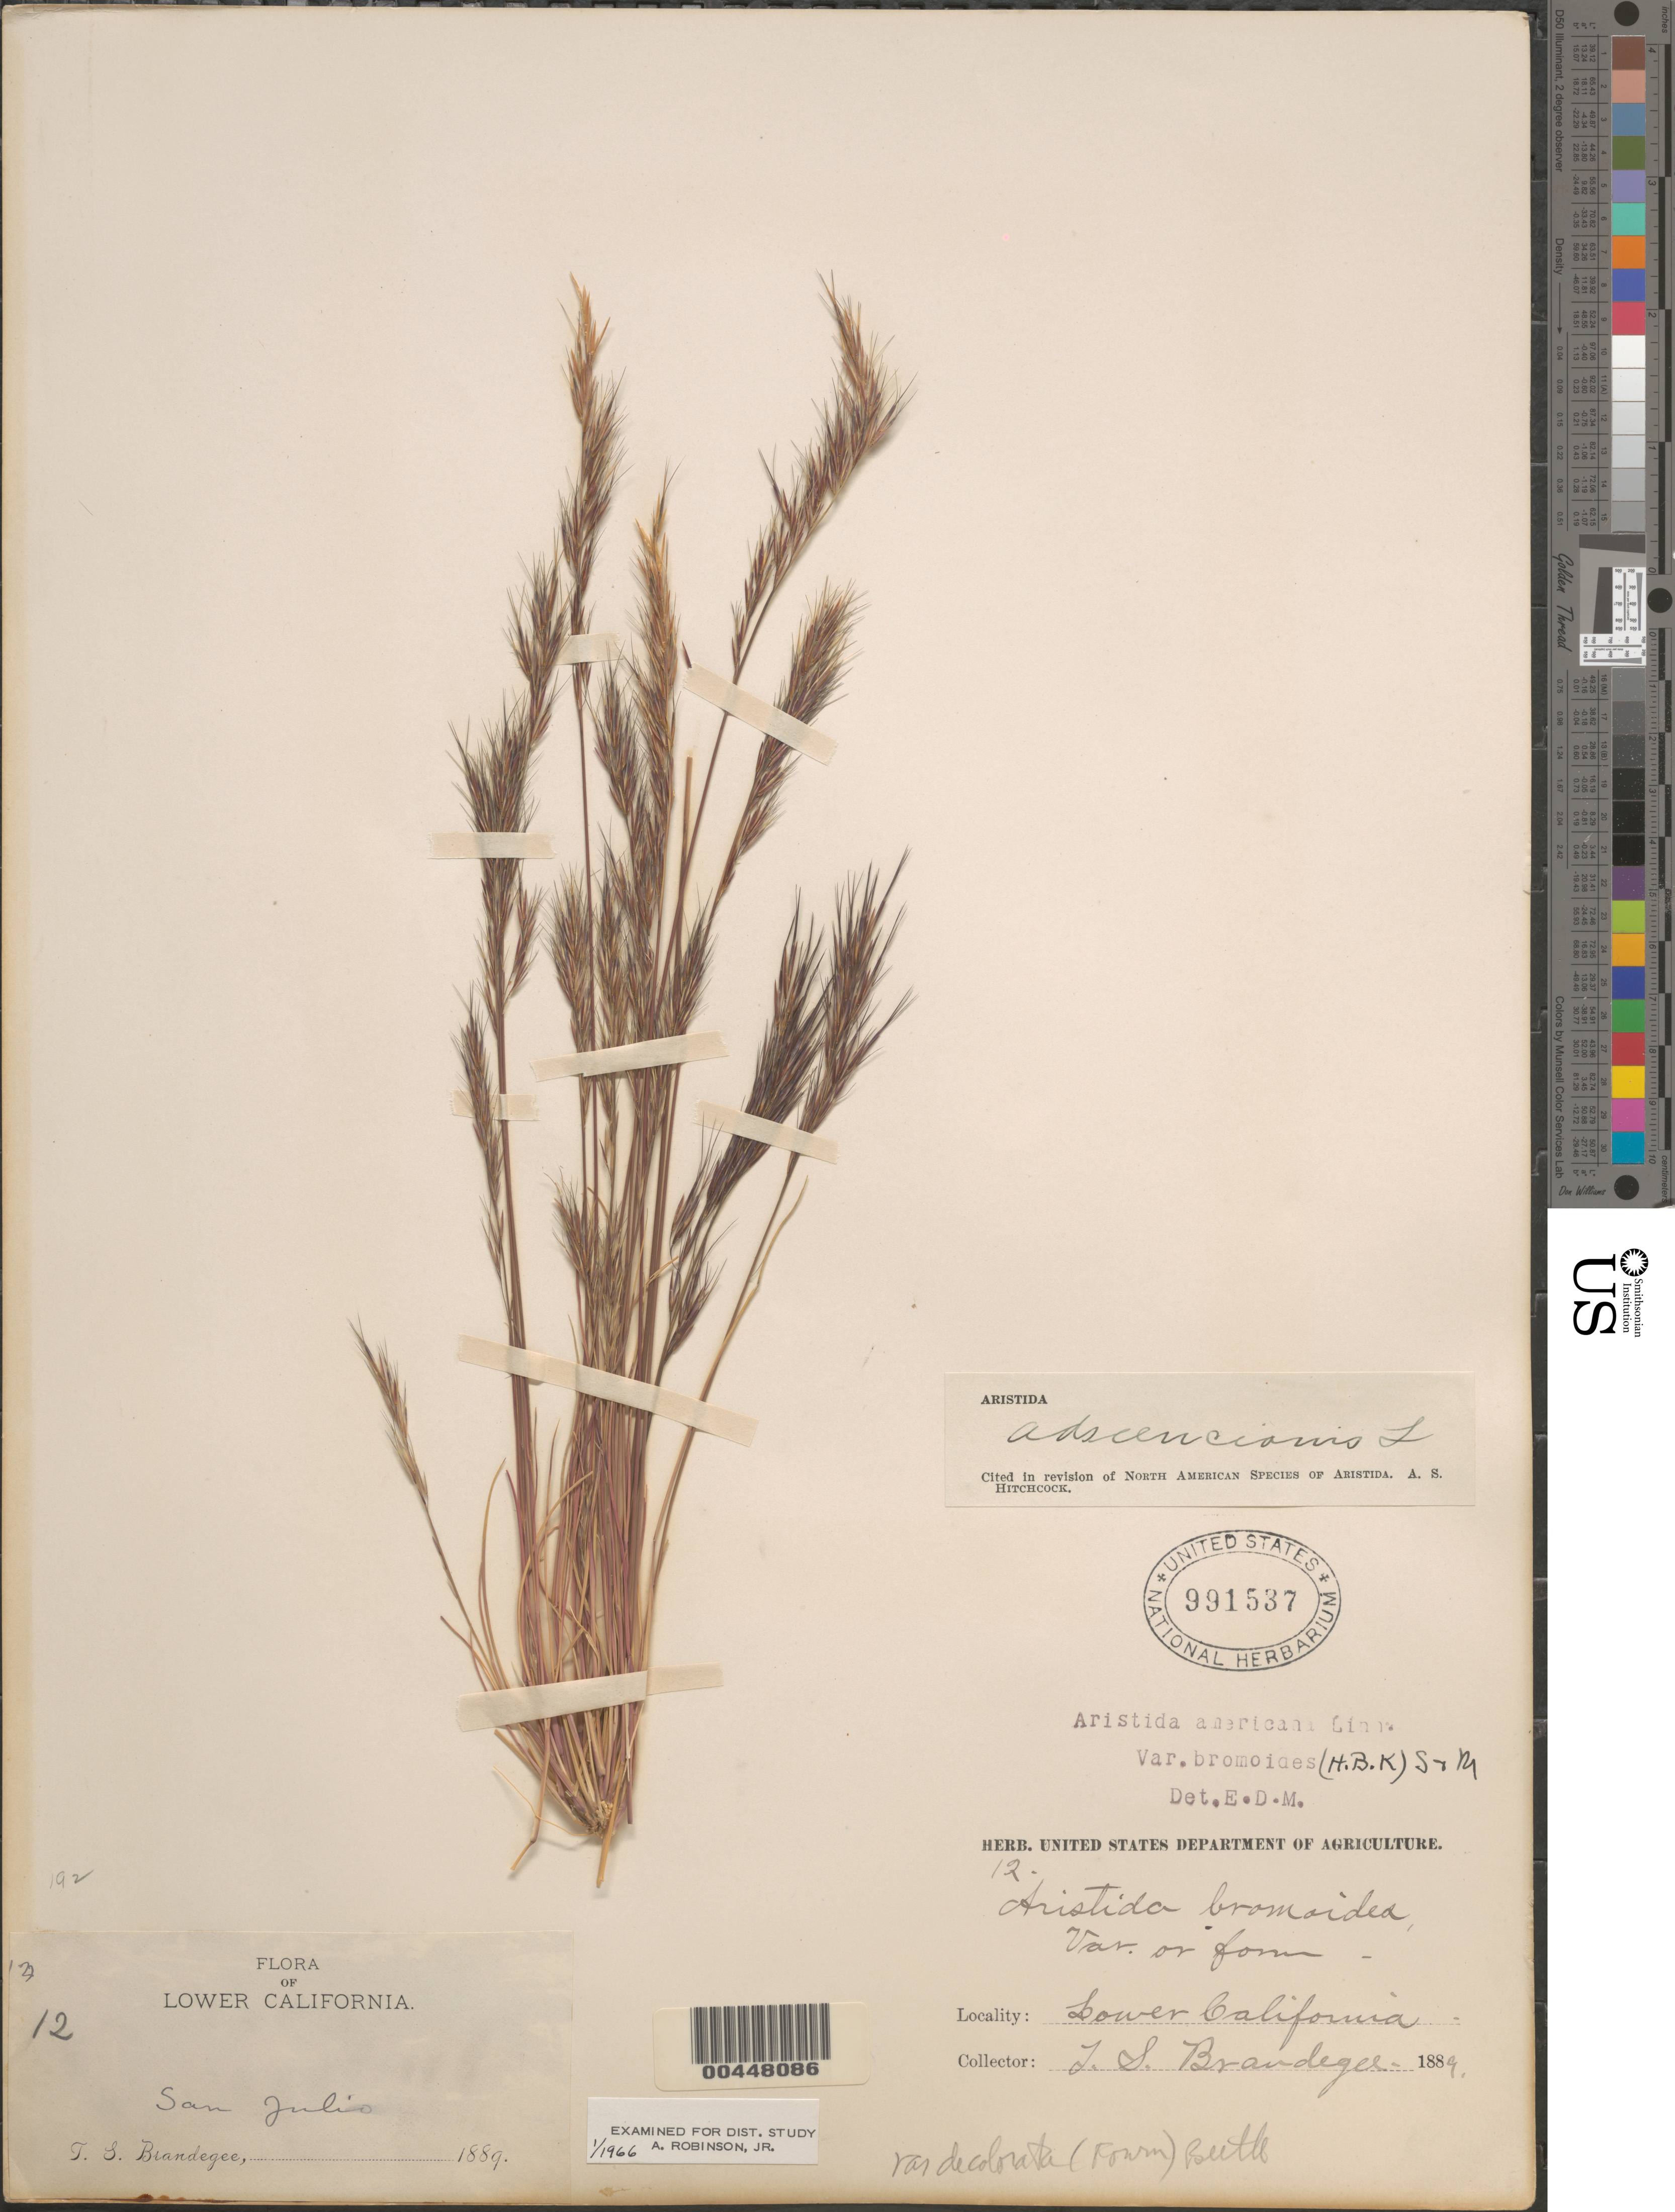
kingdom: Plantae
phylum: Tracheophyta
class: Liliopsida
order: Poales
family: Poaceae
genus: Aristida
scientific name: Aristida adscensionis var. decolorata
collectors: T. S. Brandegee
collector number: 12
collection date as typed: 1889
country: Mexico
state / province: Baja California Norte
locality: San Julie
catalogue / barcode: US 991537